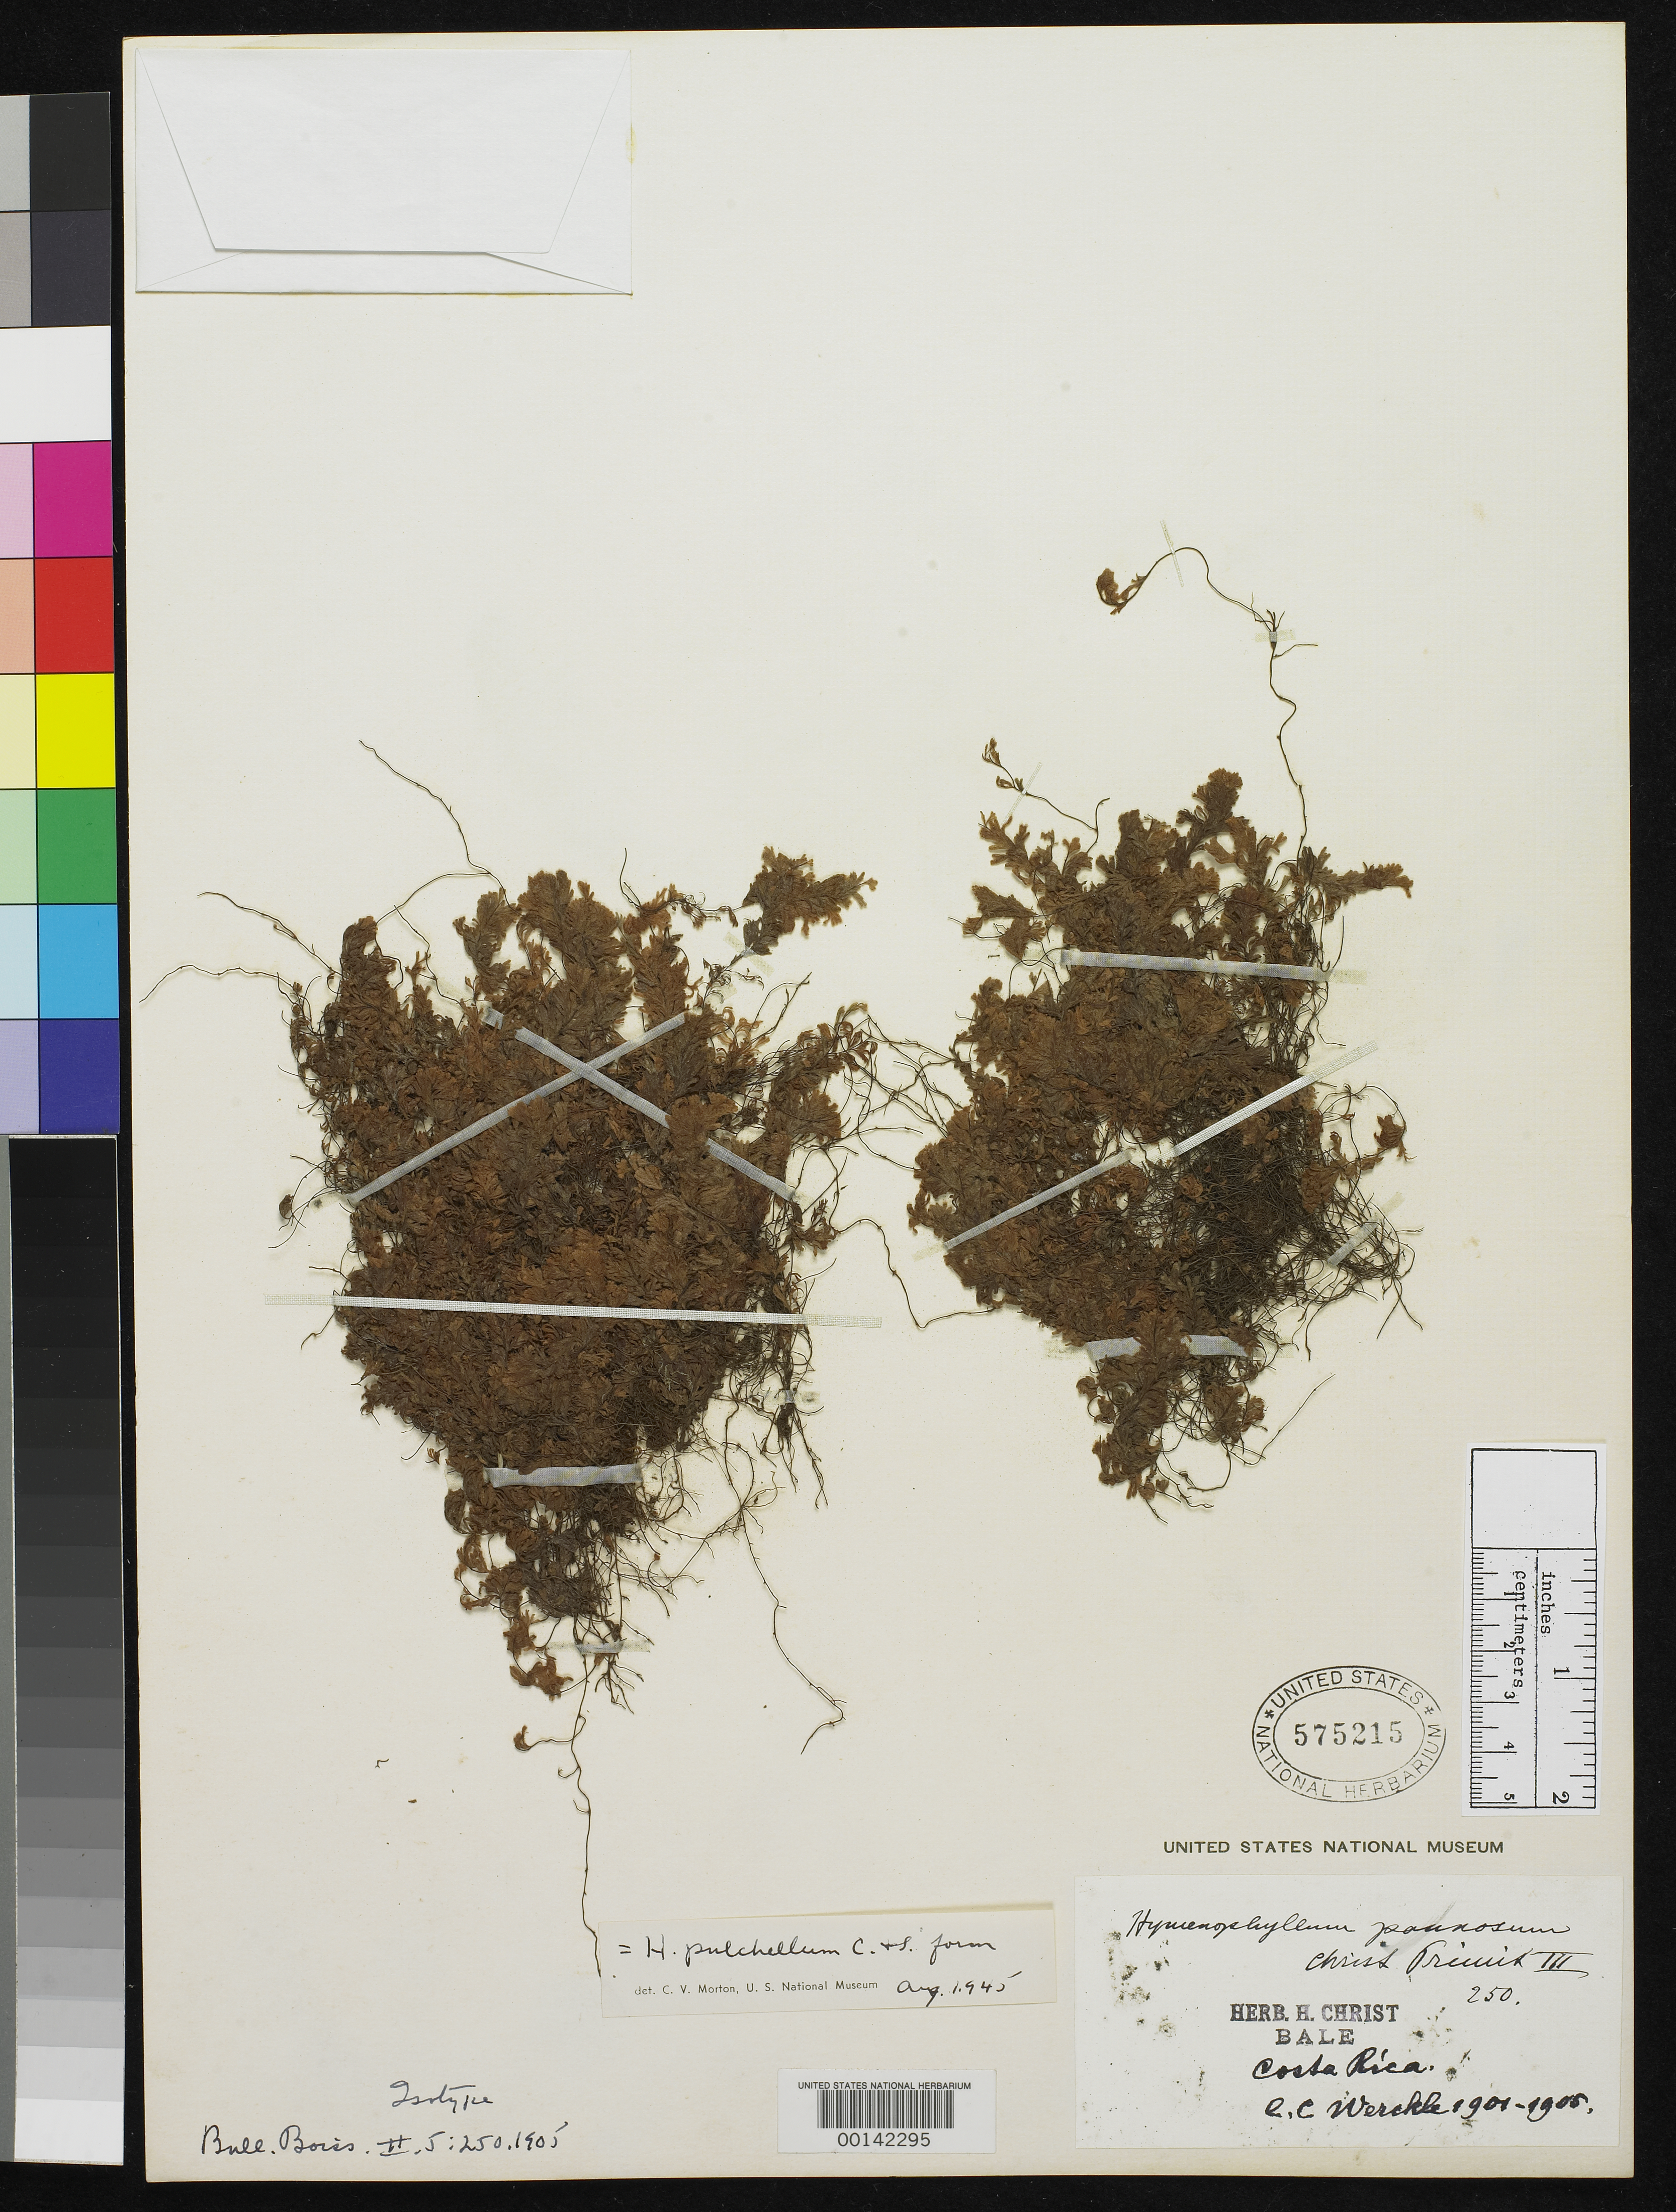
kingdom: Plantae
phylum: Tracheophyta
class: Polypodiopsida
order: Hymenophyllales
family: Hymenophyllaceae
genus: Hymenophyllum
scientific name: Hymenophyllum pannosum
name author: Christ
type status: Type Collection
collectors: C. C Wercklé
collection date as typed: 1901 to -- --- 1905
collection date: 1901/1905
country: Costa Rica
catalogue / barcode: US 575215